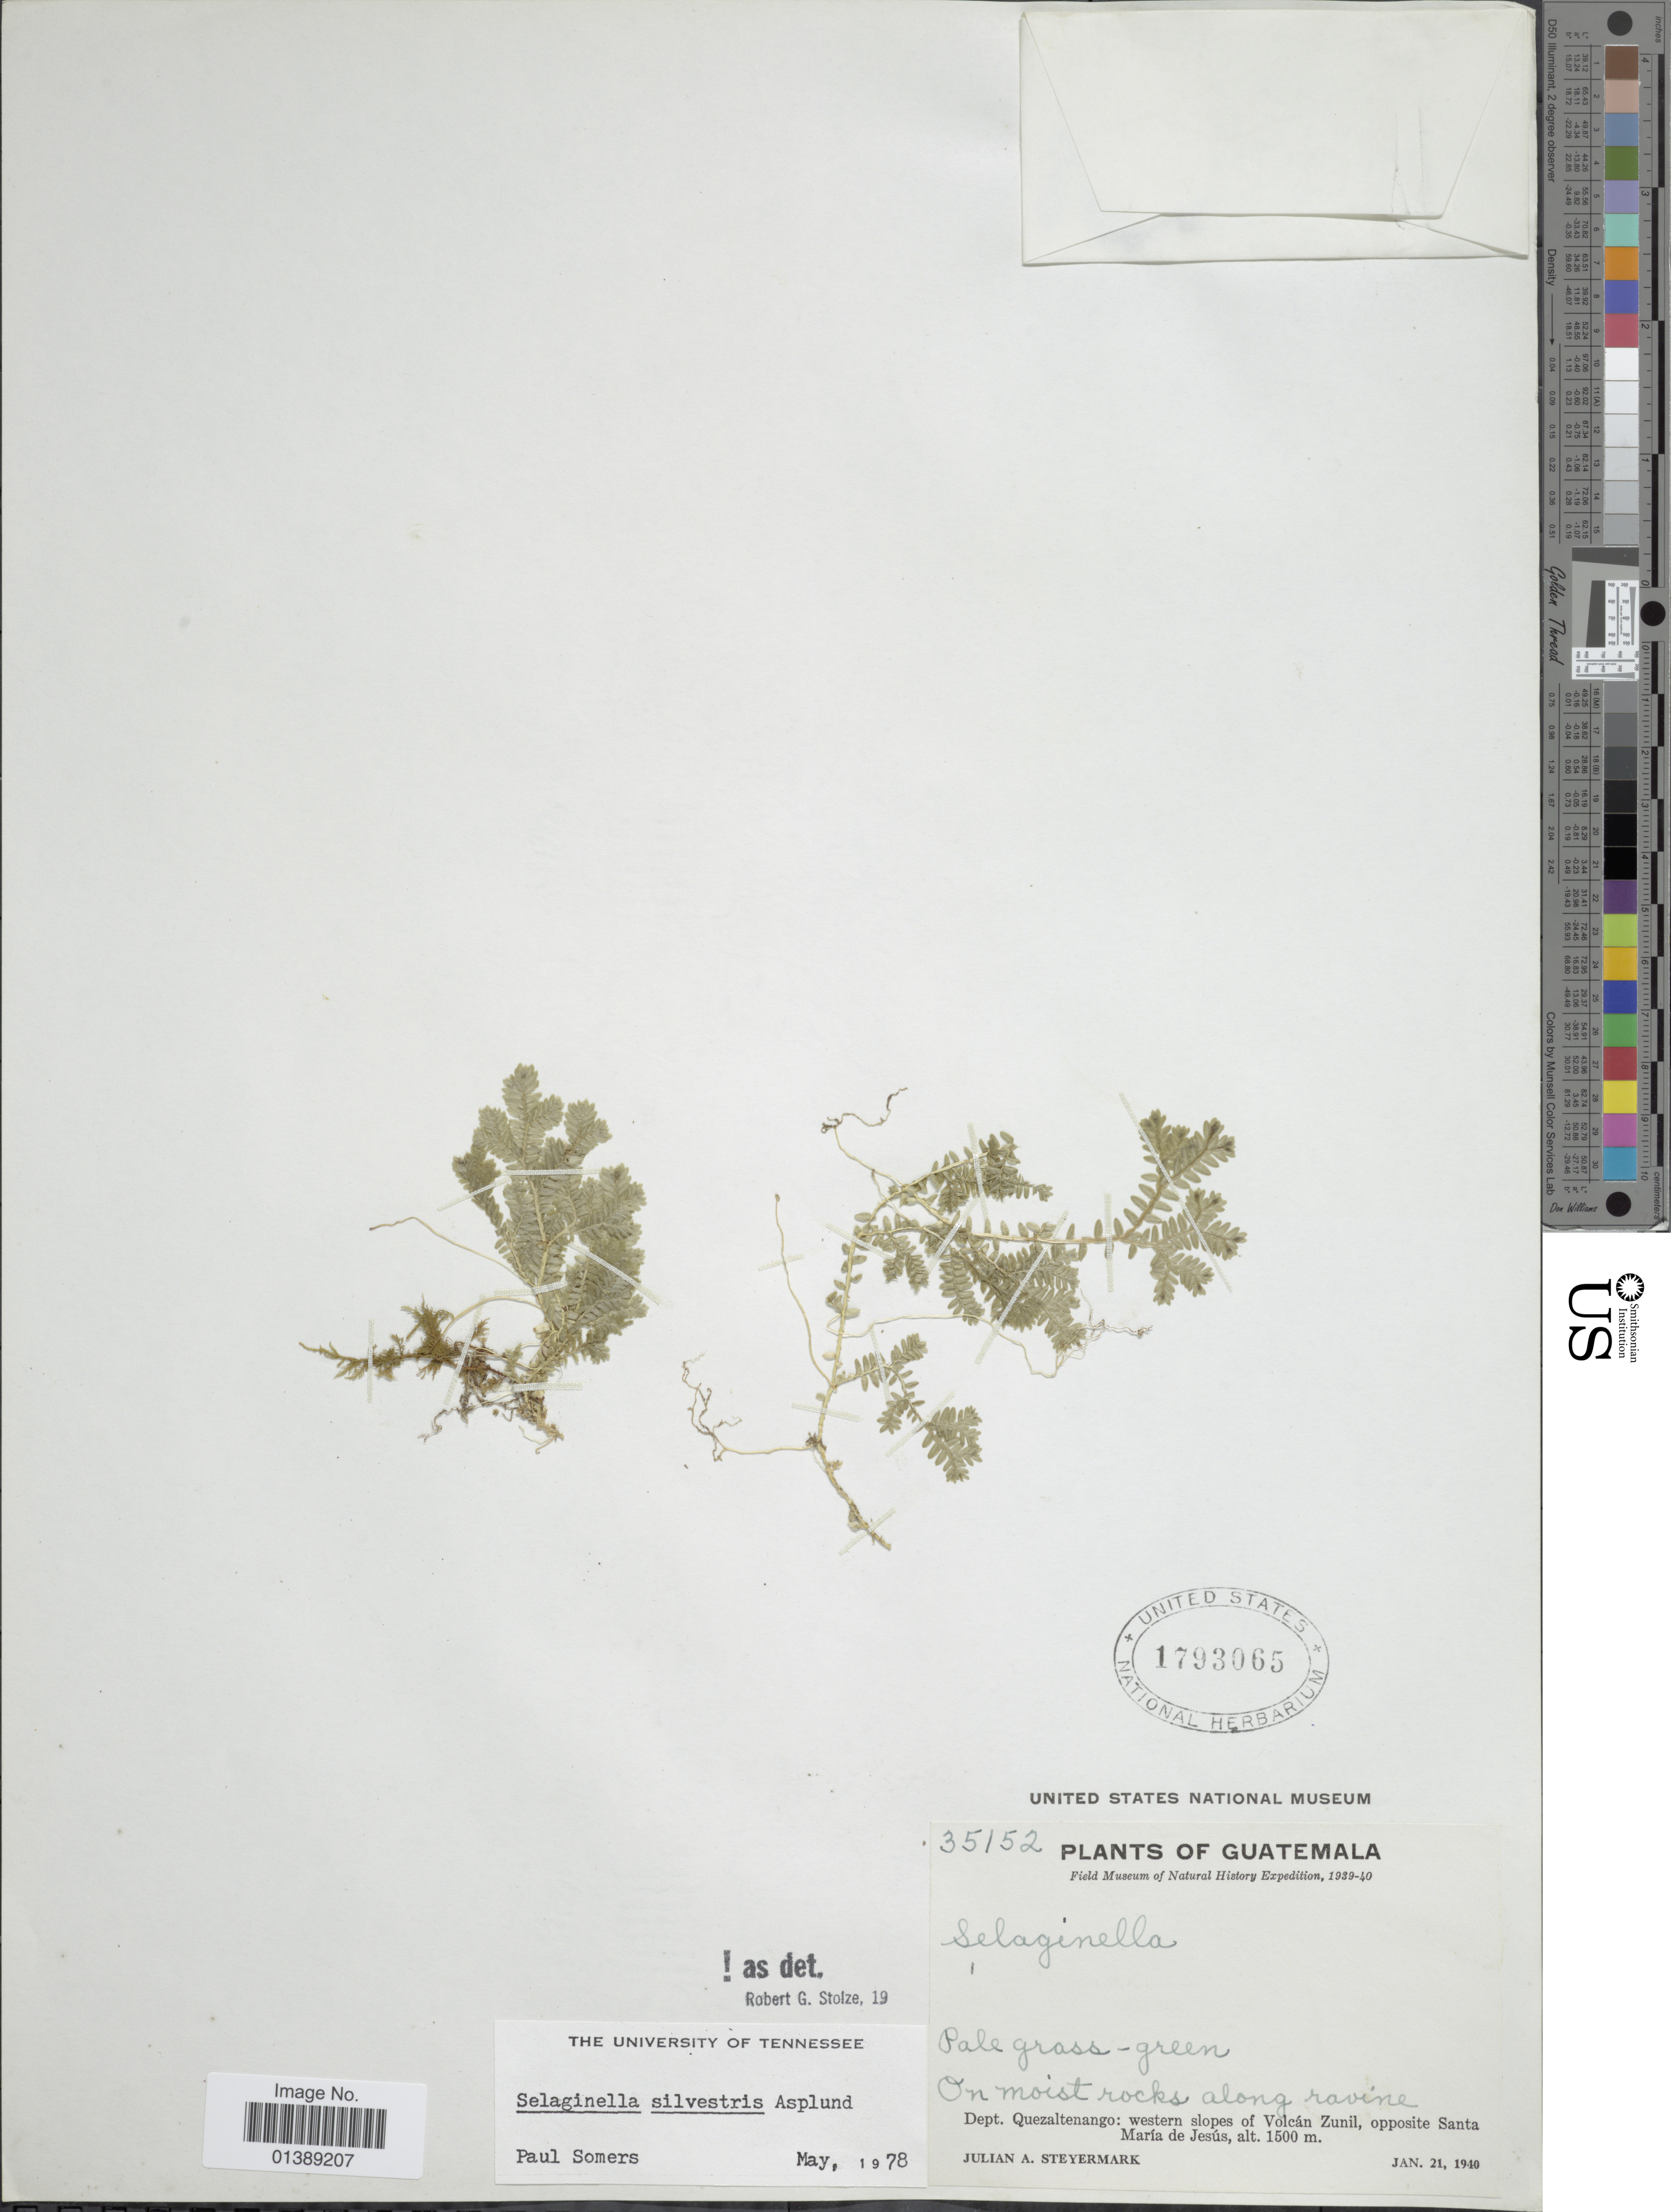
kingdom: Plantae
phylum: Tracheophyta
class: Lycopodiopsida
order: Selaginellales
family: Selaginellaceae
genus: Selaginella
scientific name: Selaginella silvestris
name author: Aspl.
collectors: J. Steyermark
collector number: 35152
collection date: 1940-01-21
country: Guatemala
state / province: Quetzaltenango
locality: Western slopes of Volcán Zunil, opposite Santa Marí de Jesús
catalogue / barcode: US 1793065